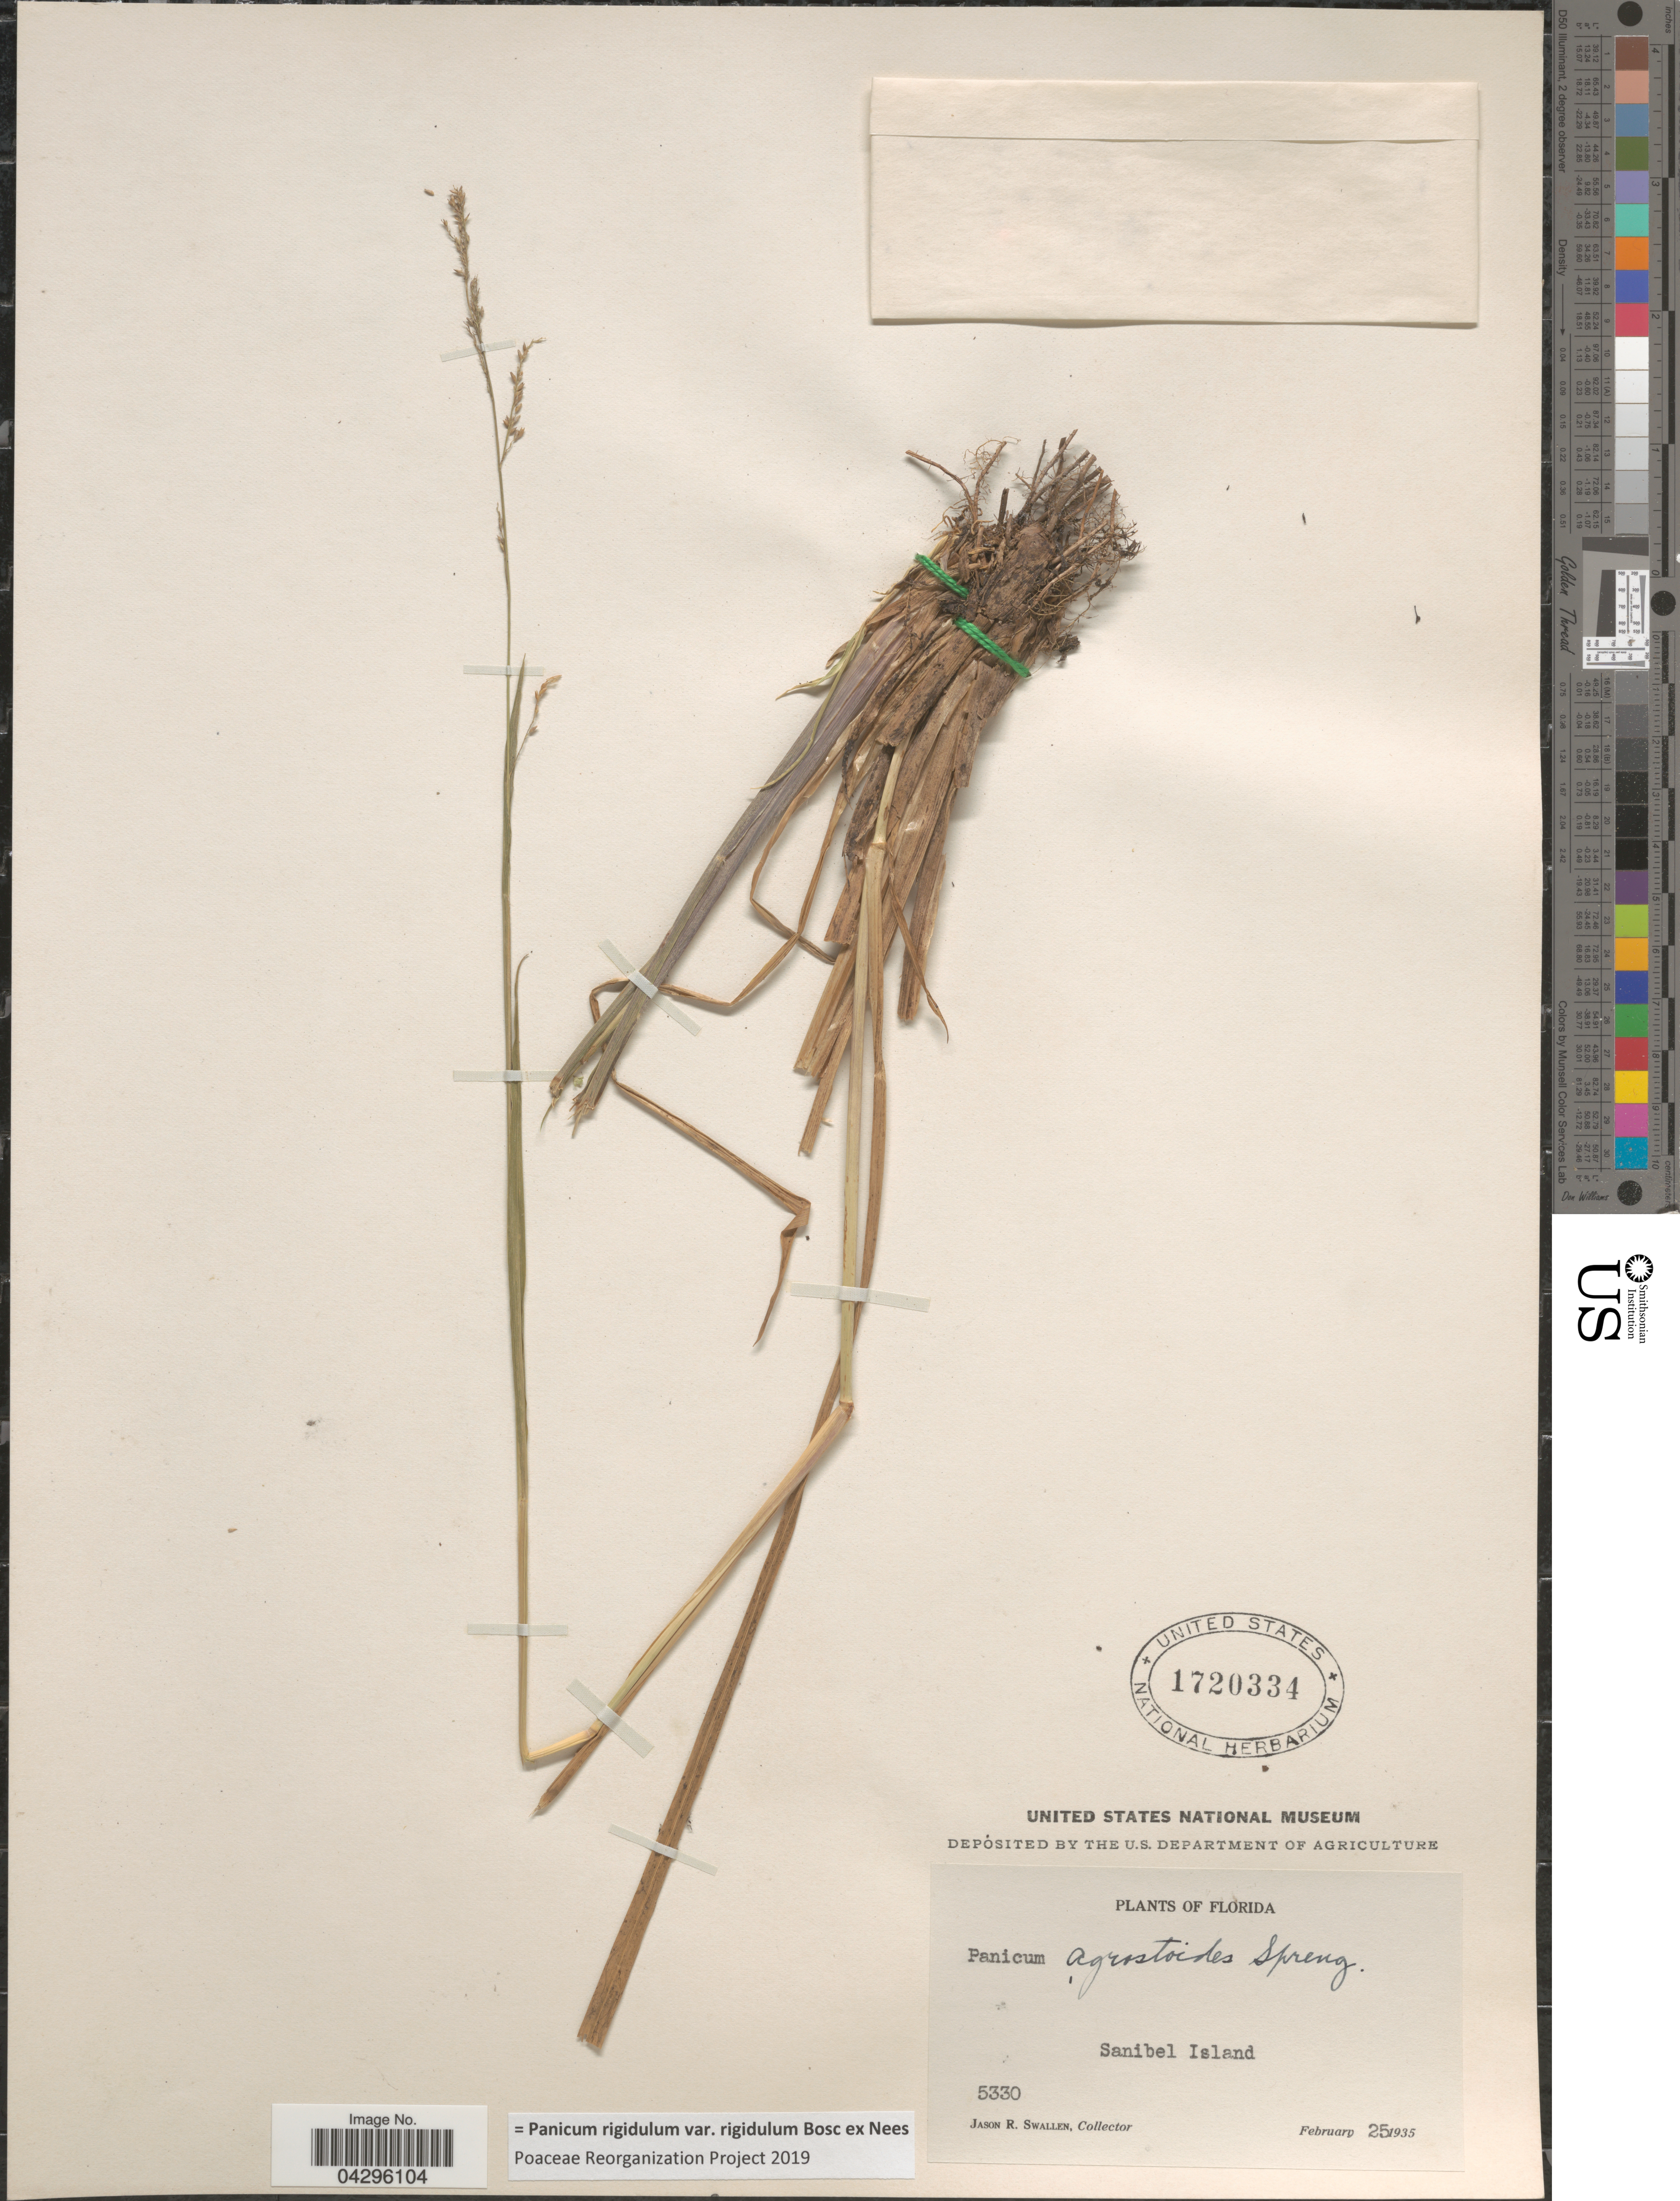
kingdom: Plantae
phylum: Tracheophyta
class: Liliopsida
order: Poales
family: Poaceae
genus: Panicum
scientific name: Panicum rigidulum var. rigidulum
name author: Bosc ex Nees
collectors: J. R. Swallen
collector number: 5330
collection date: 1935-02-25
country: United States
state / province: Florida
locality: Sanibel Island.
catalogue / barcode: US 1720334